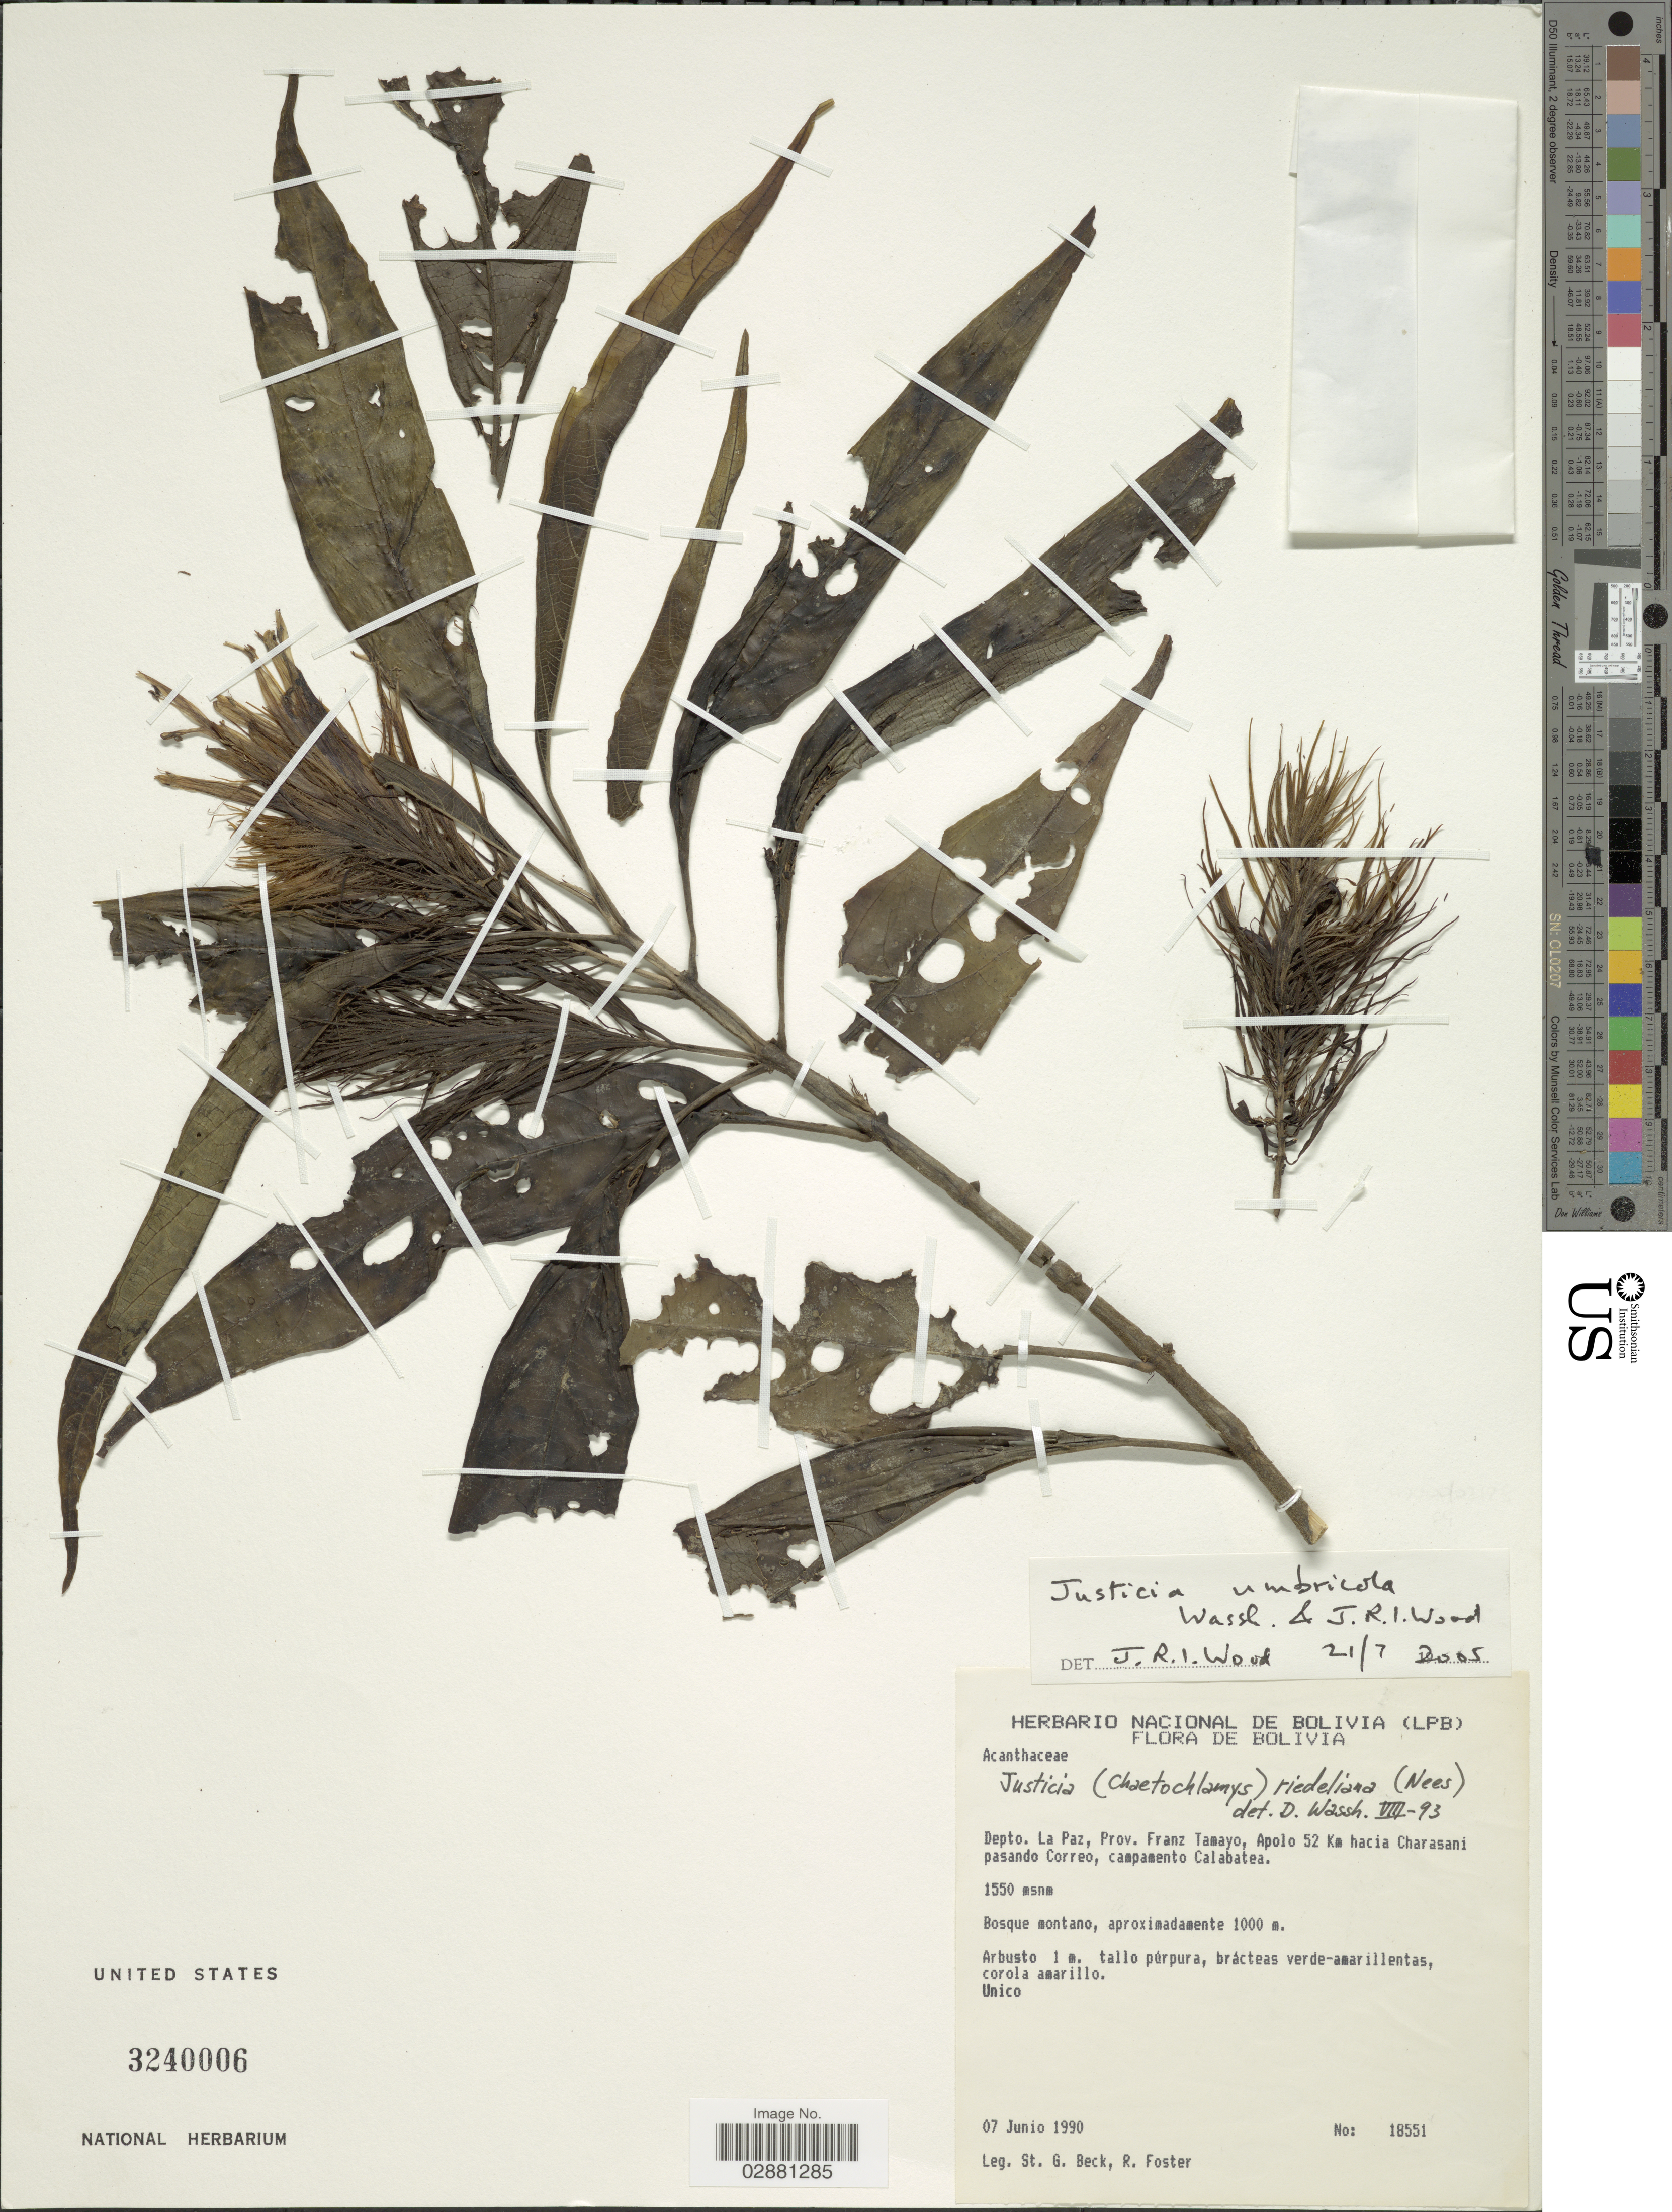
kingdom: Plantae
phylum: Tracheophyta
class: Magnoliopsida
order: Lamiales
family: Acanthaceae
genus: Justicia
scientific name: Justicia umbricola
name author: Wassh.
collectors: S. G. Beck & R. Foster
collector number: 18551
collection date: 1990-06-07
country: Bolivia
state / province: La Paz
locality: Depto. La Paz, Prov. Franz Tamayo, Apolo 52 Km hacia Charasani pasando Correo, campamento Calabatea.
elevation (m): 1550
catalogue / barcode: US 3240006